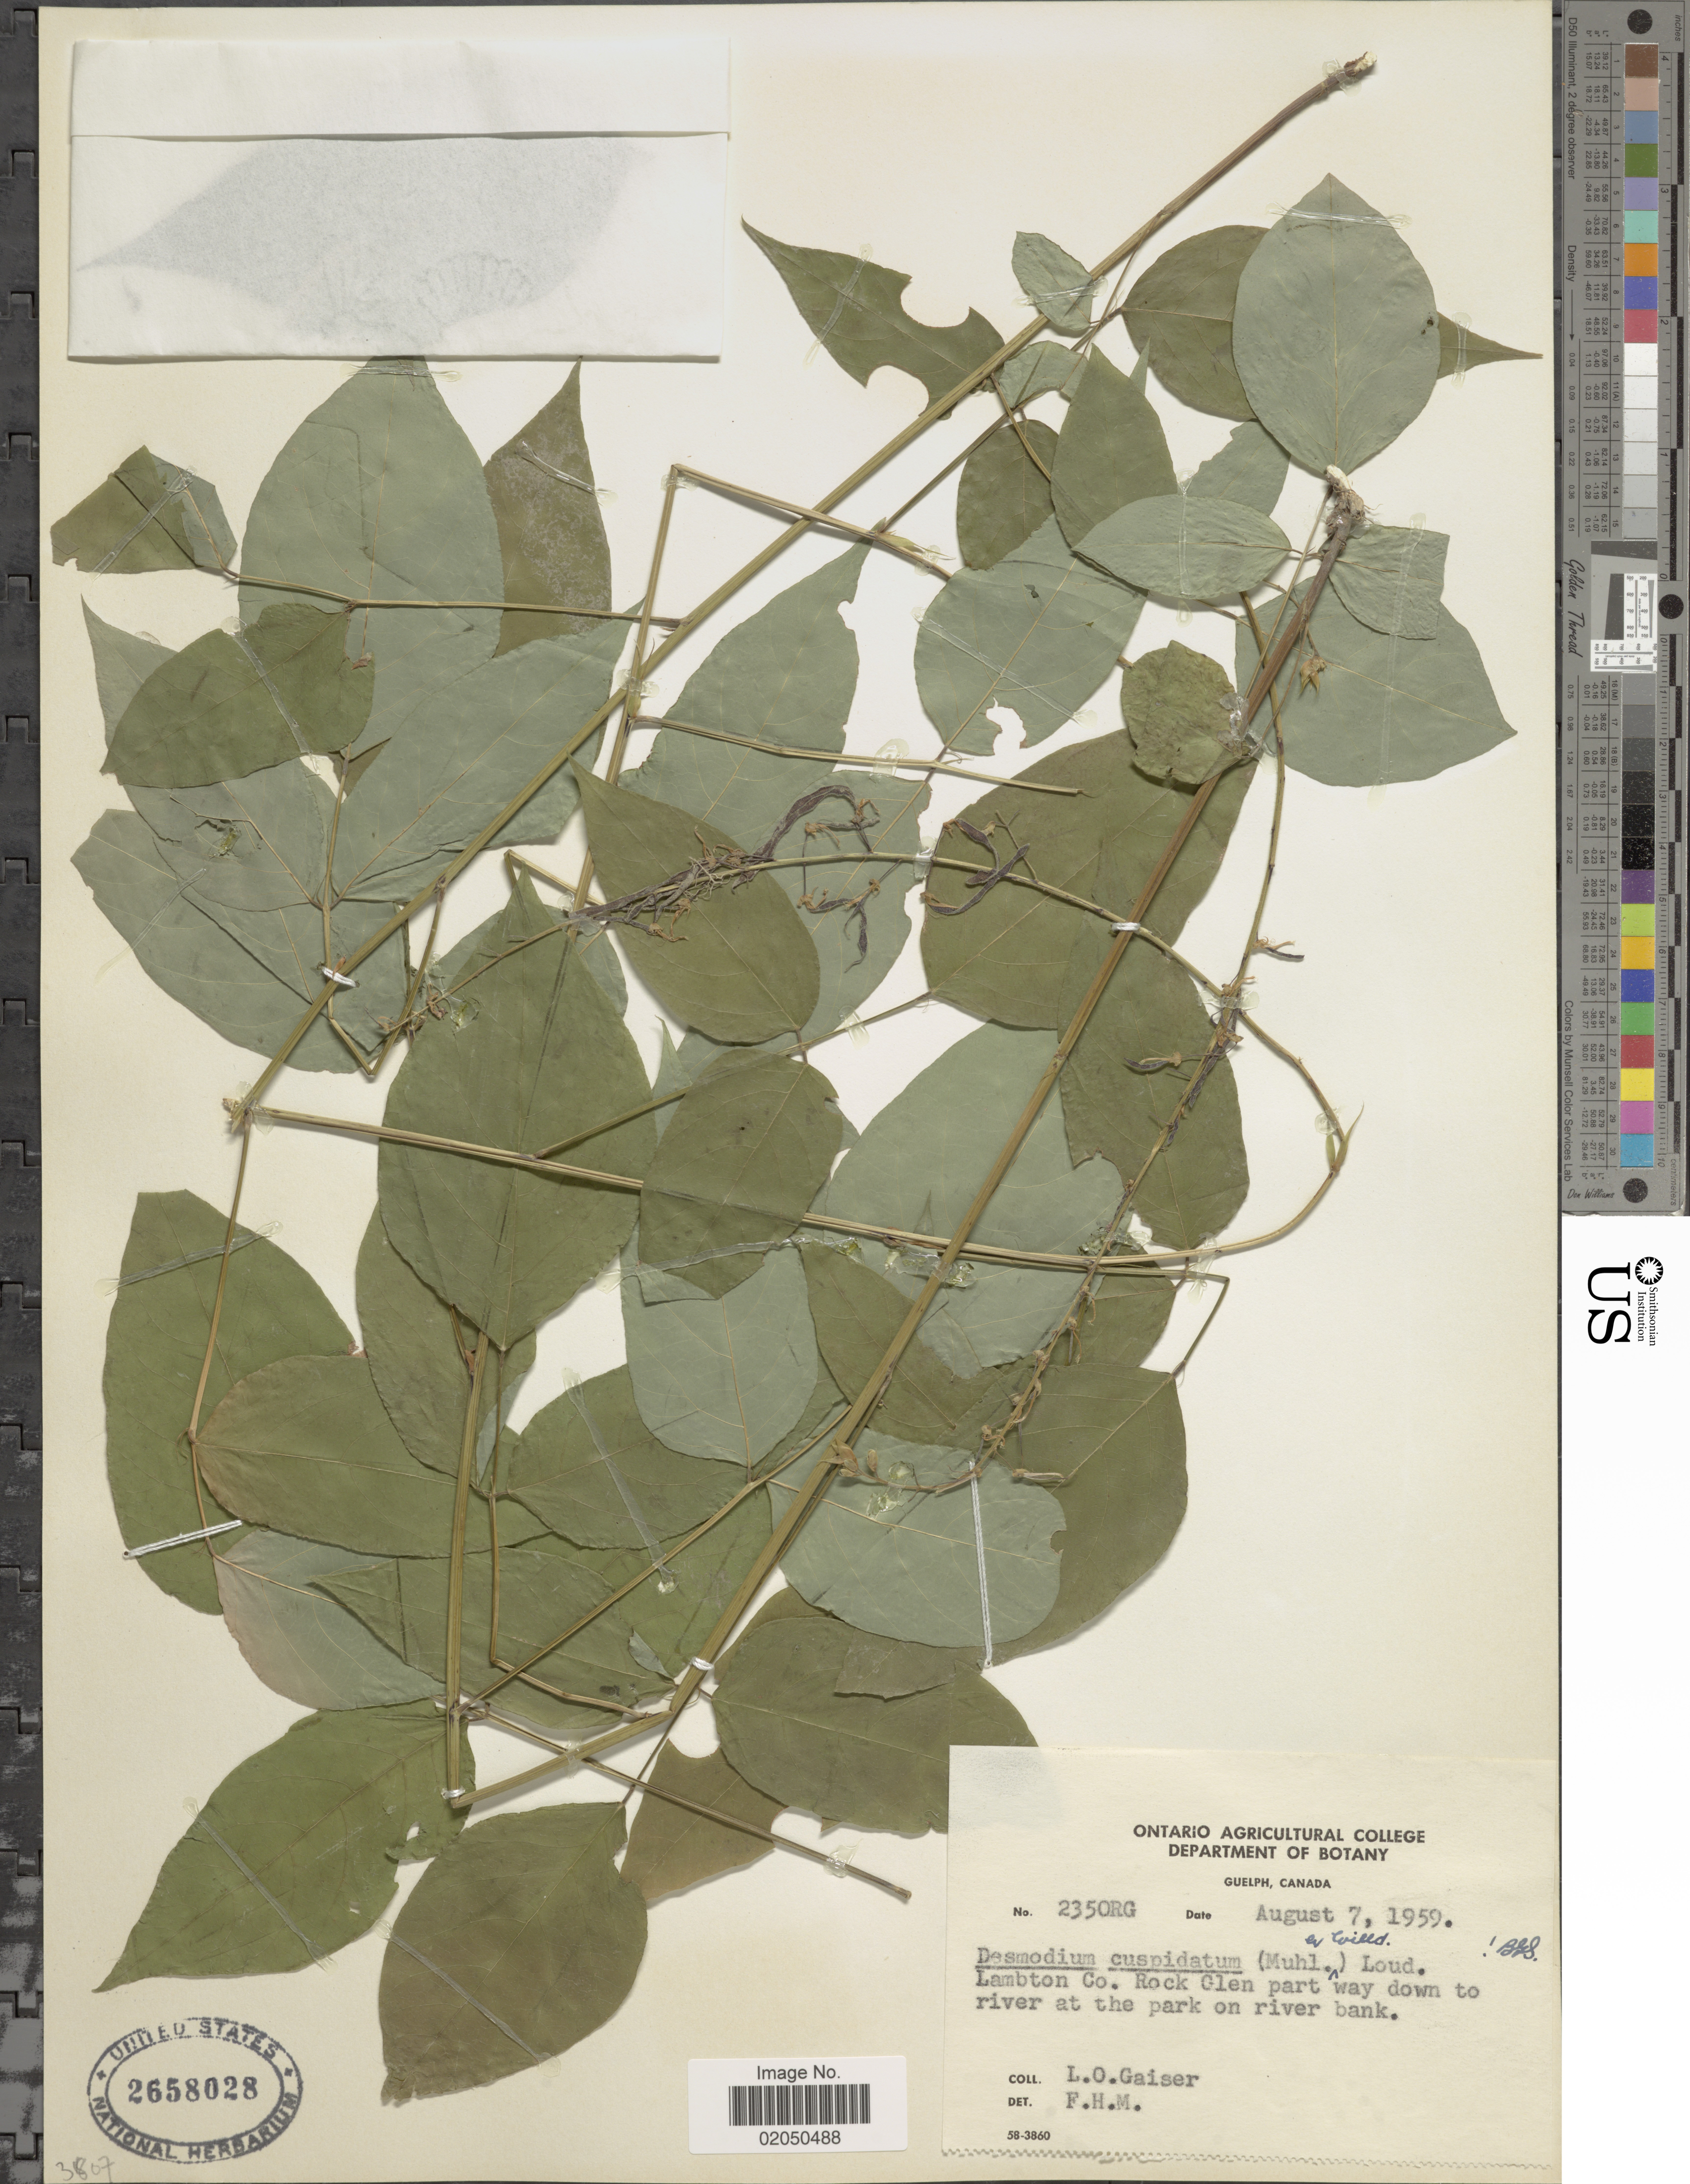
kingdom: Plantae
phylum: Tracheophyta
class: Magnoliopsida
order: Fabales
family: Fabaceae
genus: Desmodium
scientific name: Desmodium cuspidatum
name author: (Muhl. ex Willd.) Loudon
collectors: L. Gaiser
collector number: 2350RG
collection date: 1959-08-07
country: Canada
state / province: Ontario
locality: Lambton Co. Rock Glen part way down to river at the park on river bank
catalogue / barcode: US 2658028